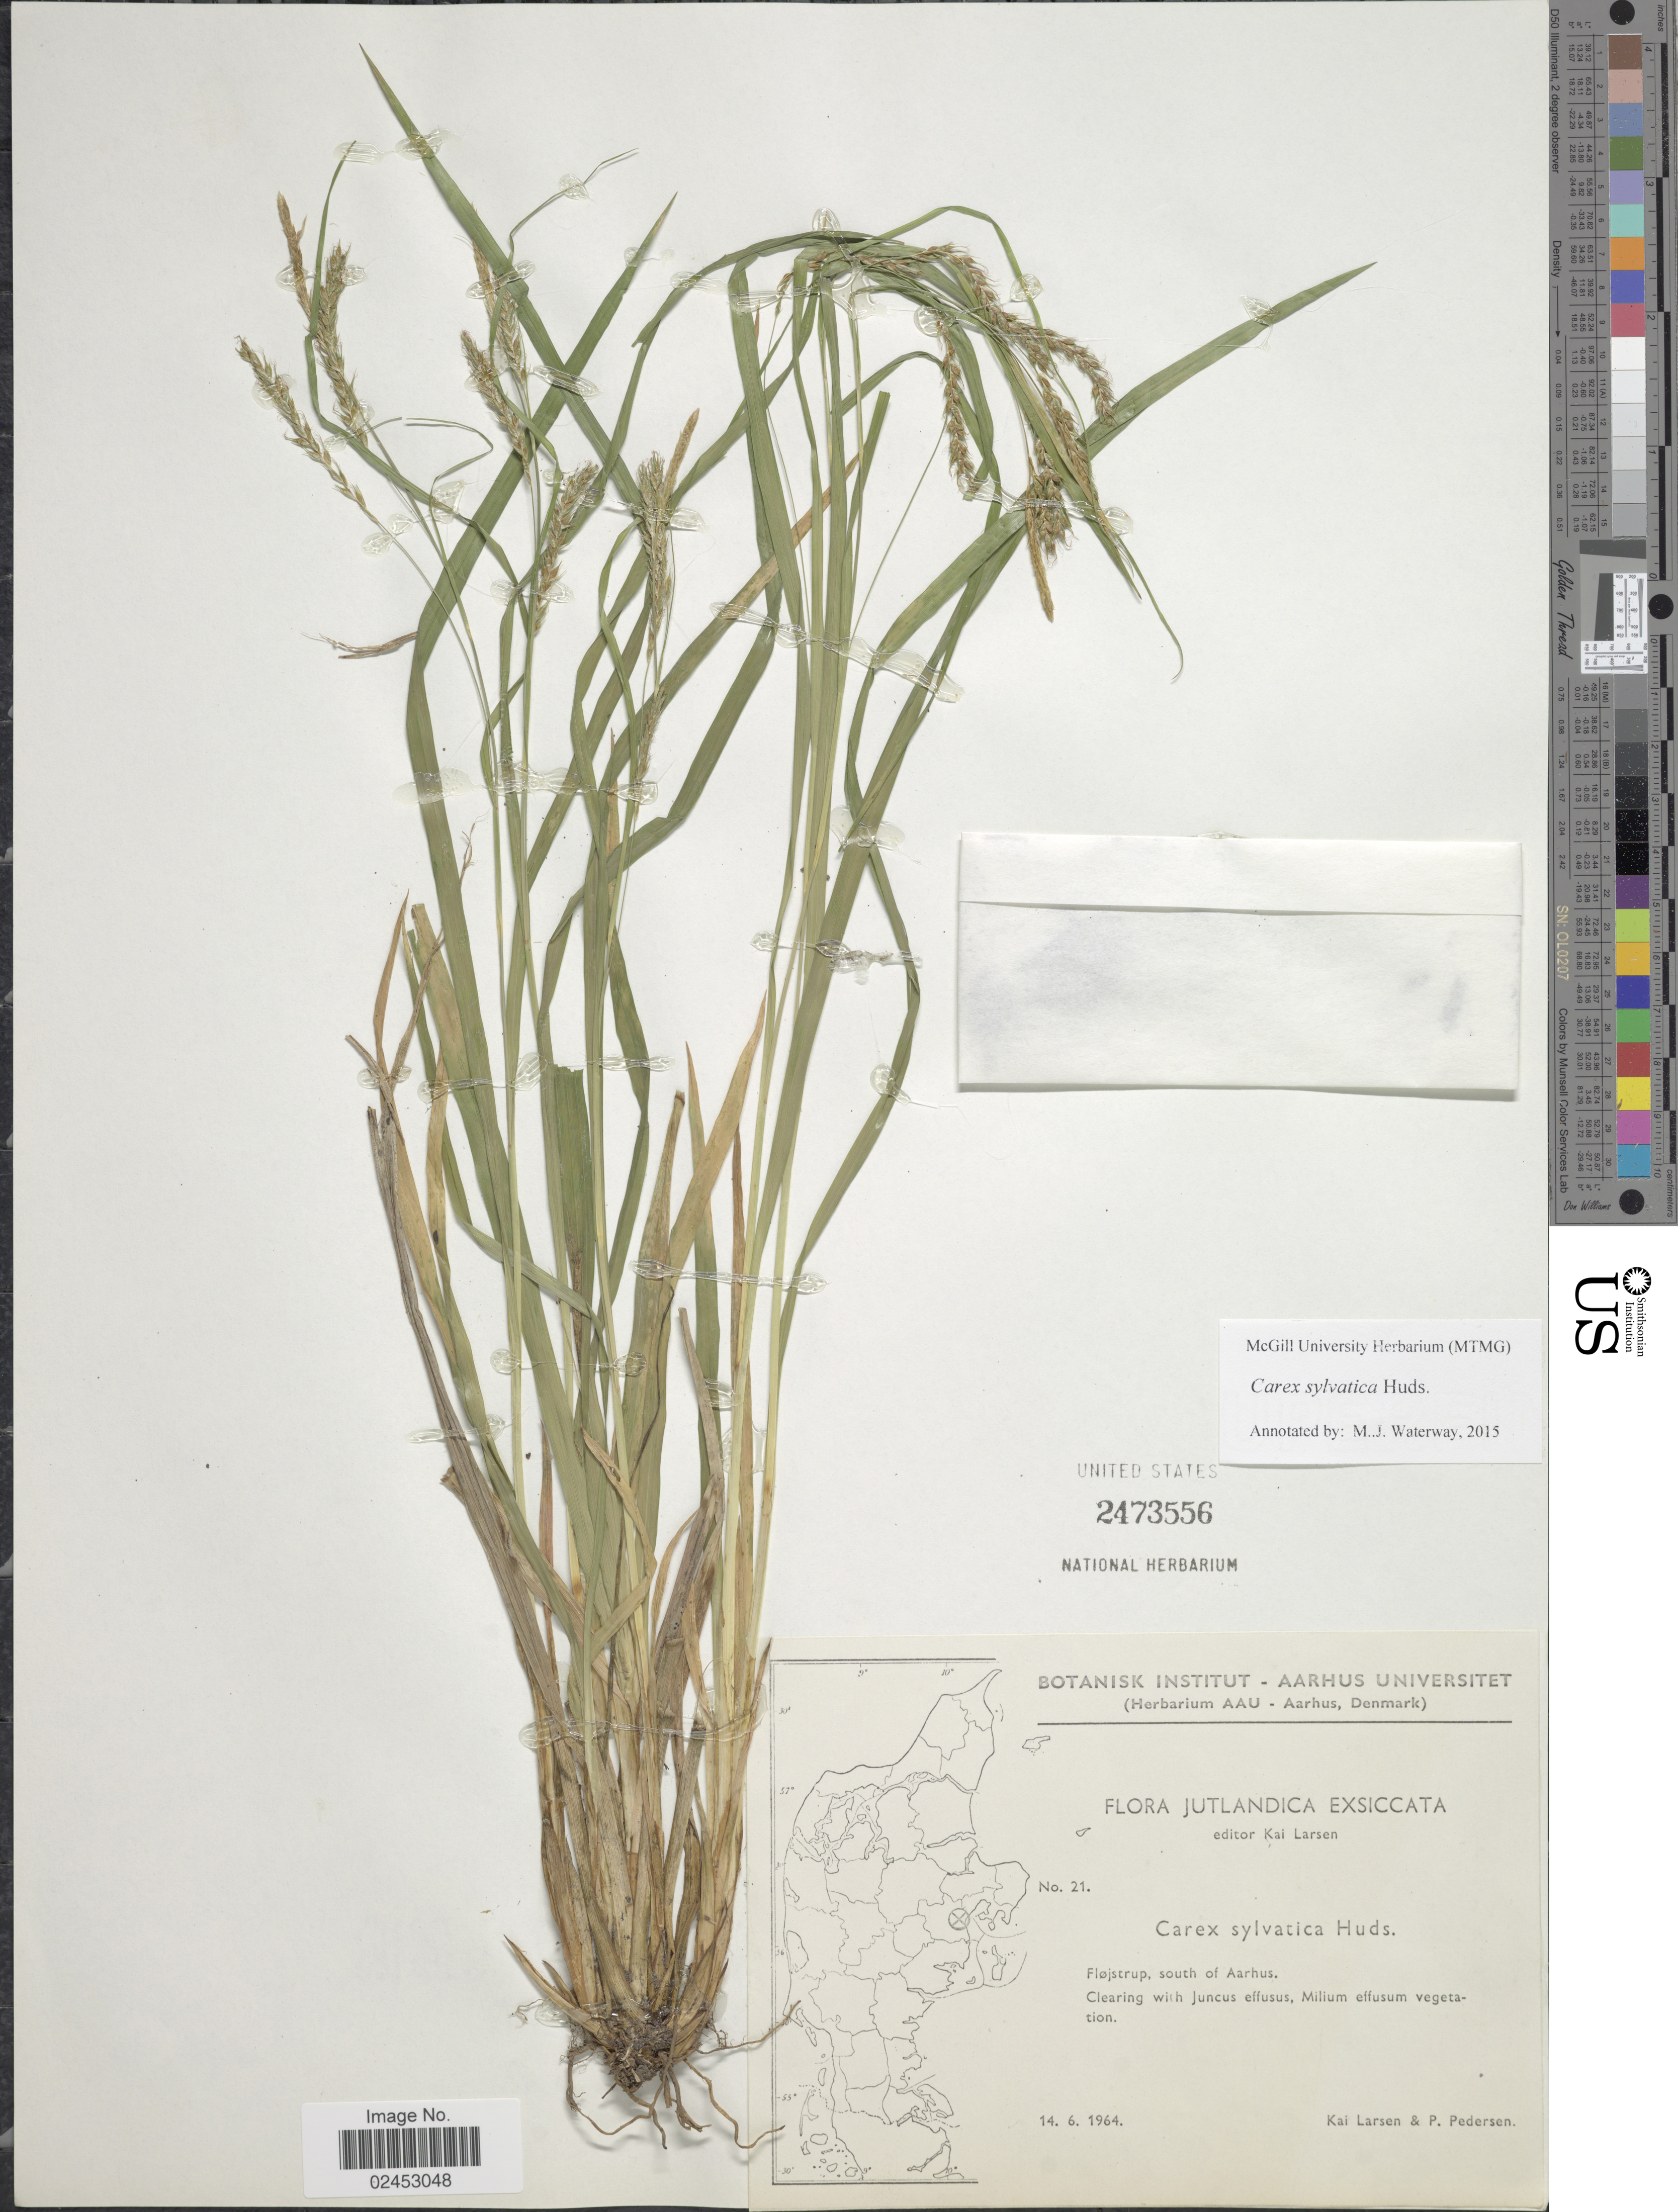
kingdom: Plantae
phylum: Tracheophyta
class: Liliopsida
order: Poales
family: Cyperaceae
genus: Carex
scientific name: Carex sylvatica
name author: Huds.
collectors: K. Larsen & P. Pedersen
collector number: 21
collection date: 1964-06-14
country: Denmark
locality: Jutlandica, Fløjstrup, south of Aarhus, clearing.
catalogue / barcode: US 2473556